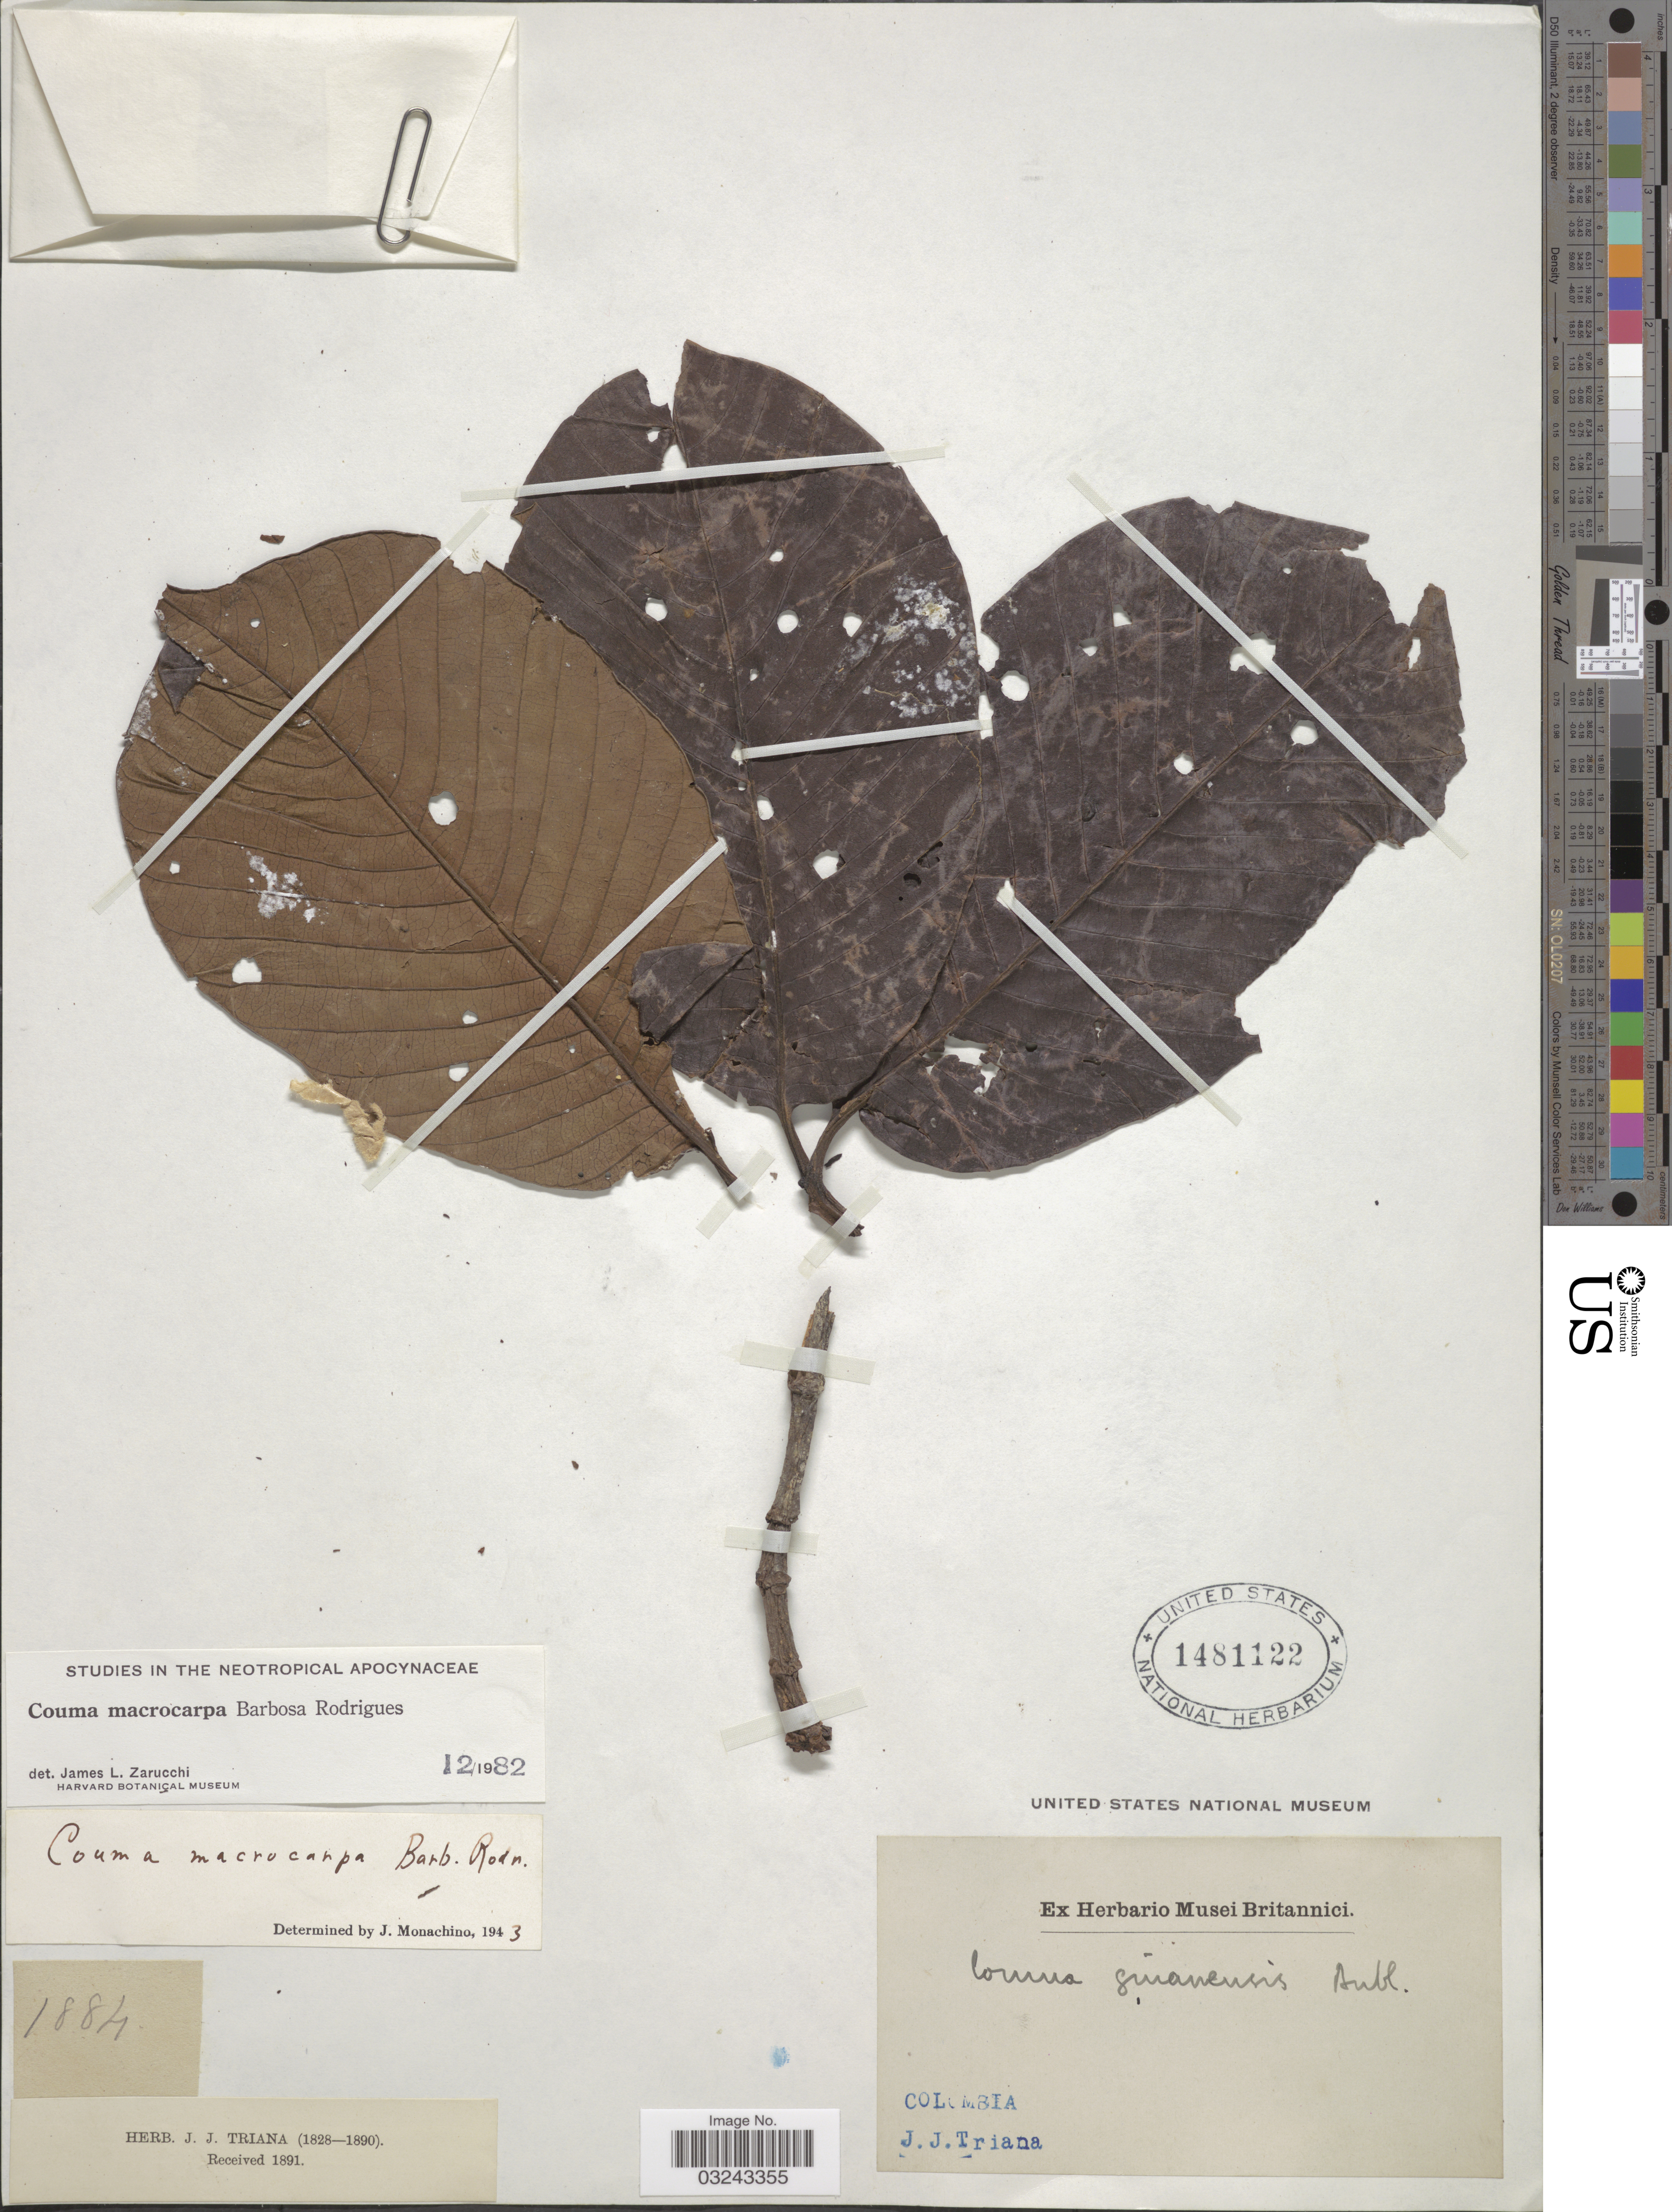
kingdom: Plantae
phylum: Tracheophyta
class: Magnoliopsida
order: Gentianales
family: Apocynaceae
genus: Couma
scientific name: Couma macrocarpa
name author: Barb. Rodr.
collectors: J. J. Triana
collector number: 1884?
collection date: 1828/1890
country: Colombia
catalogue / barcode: US 1481122